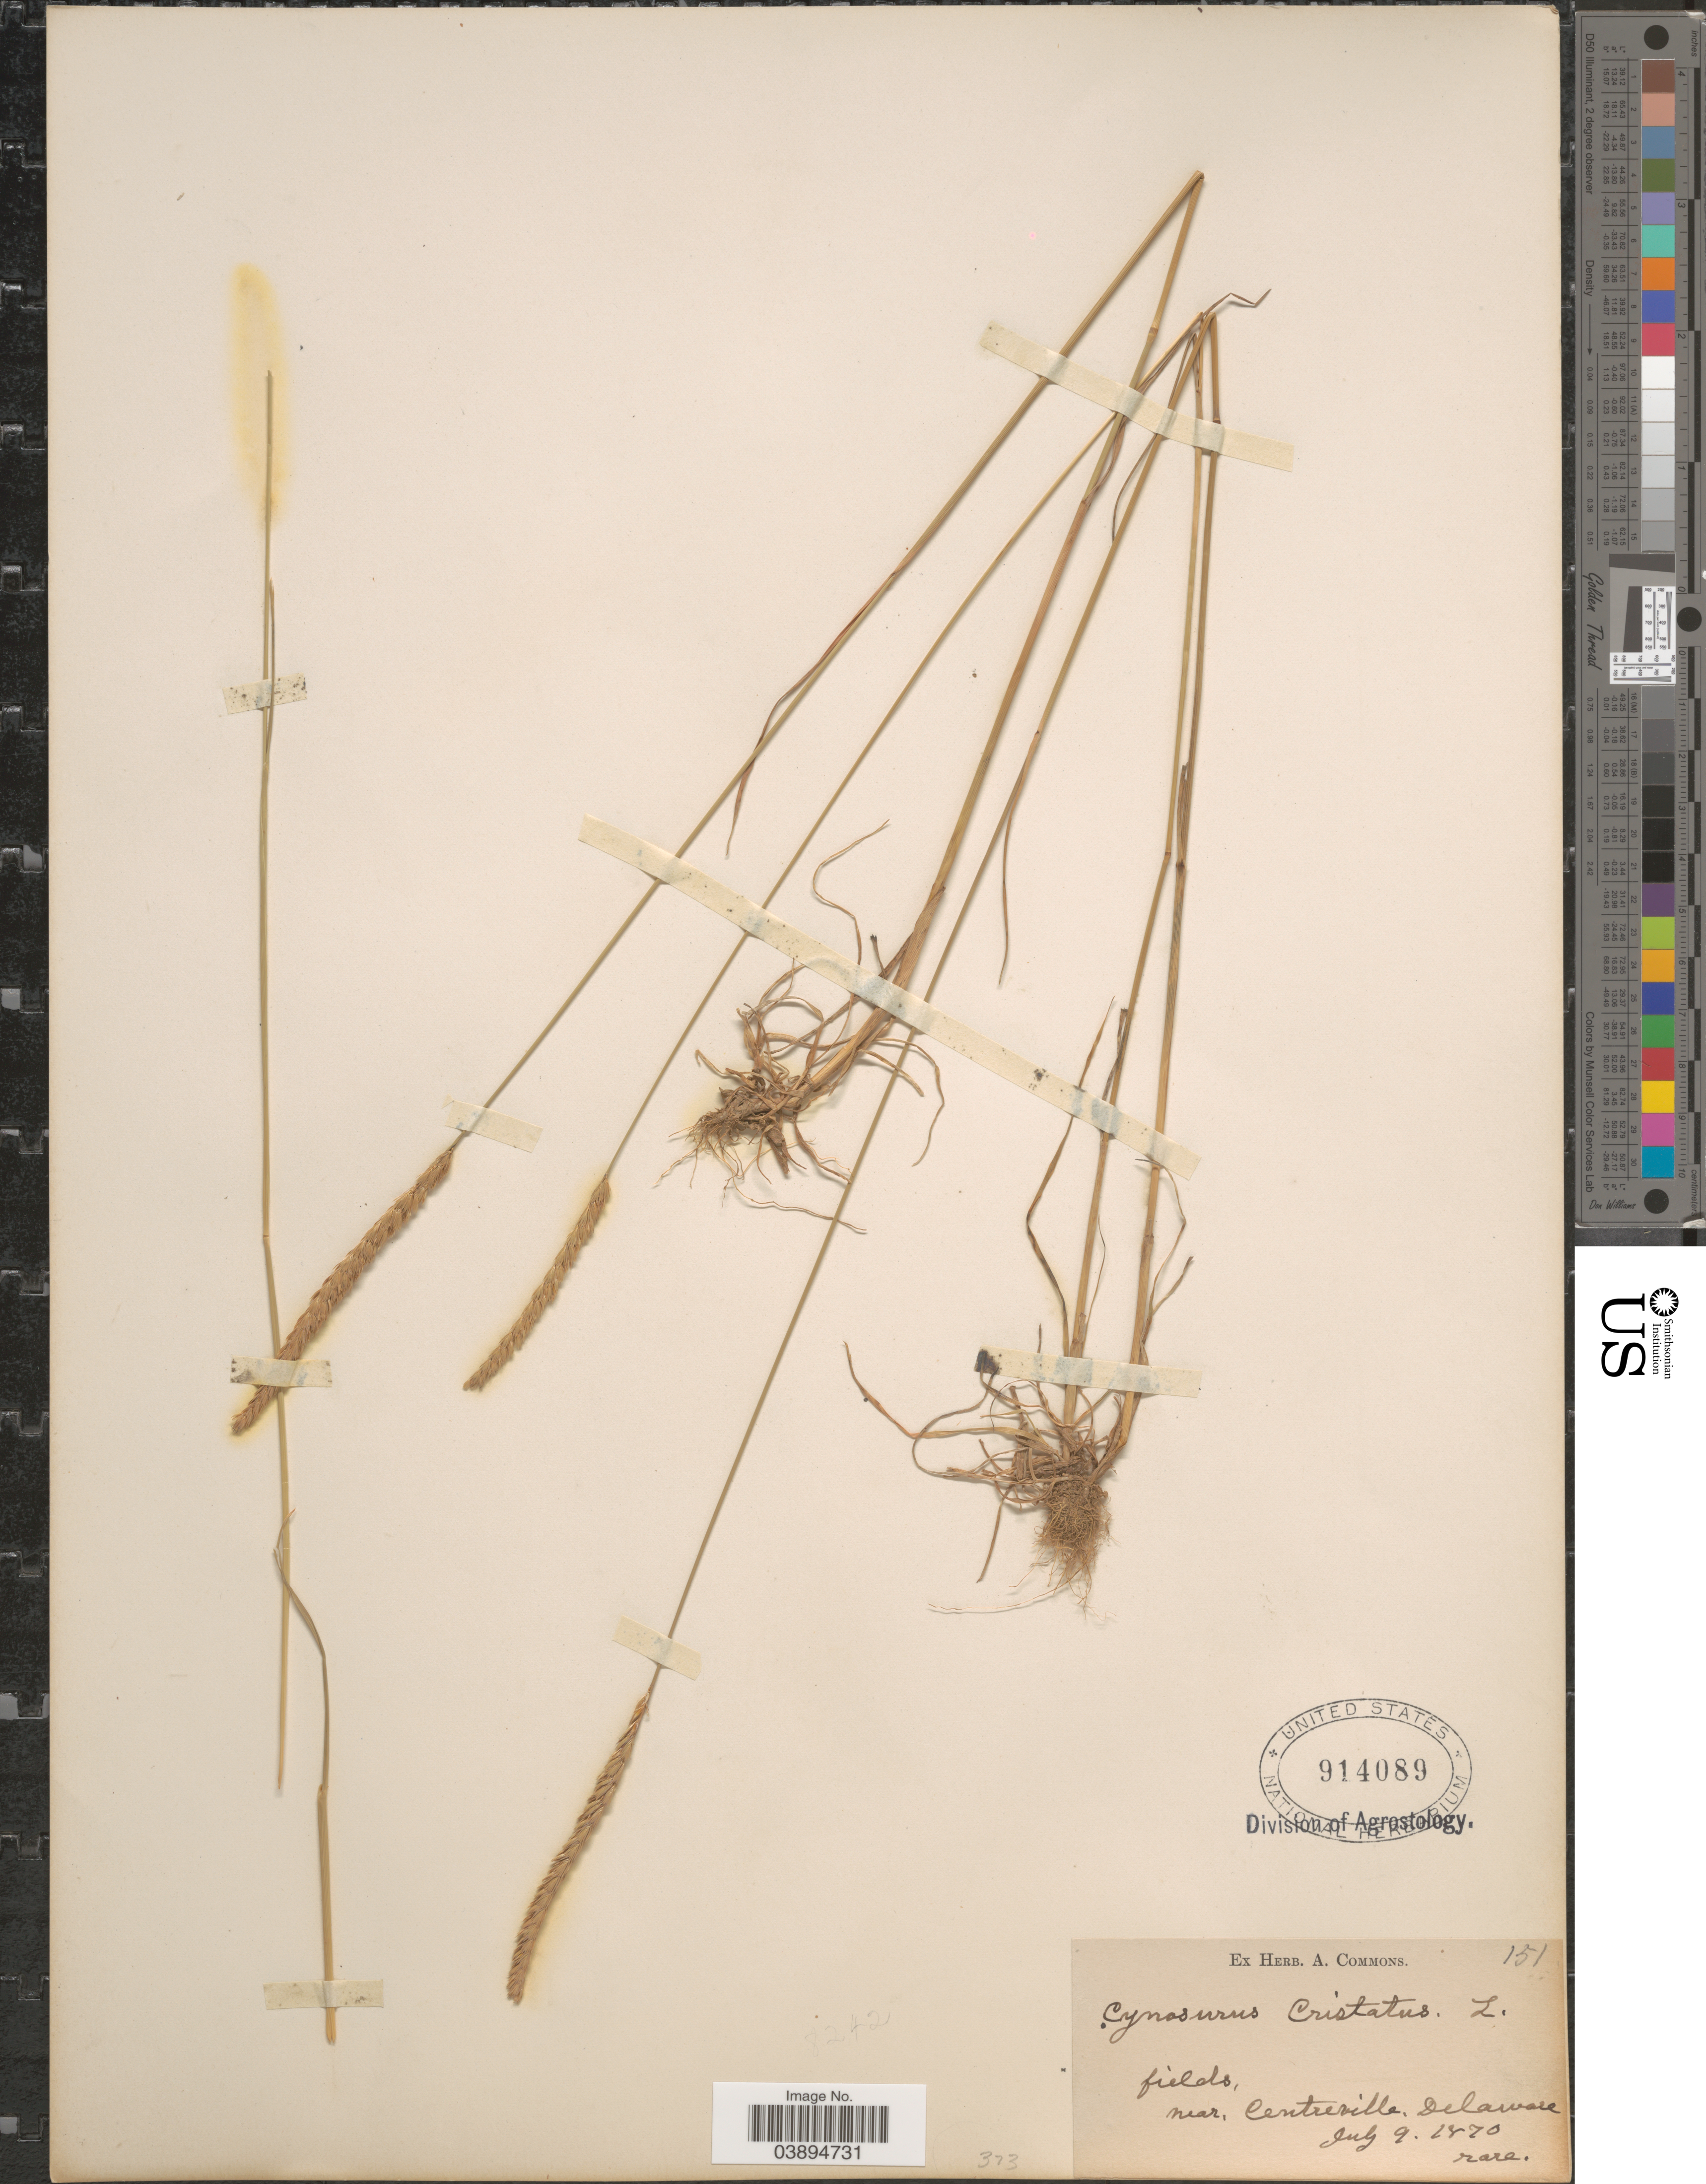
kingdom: Plantae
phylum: Tracheophyta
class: Liliopsida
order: Poales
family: Poaceae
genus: Cynosurus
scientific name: Cynosurus cristatus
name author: L.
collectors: ex herb. A. Commons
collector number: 151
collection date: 1870-07-09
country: United States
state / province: Delaware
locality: Fields, near Centreville.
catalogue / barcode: US 914089